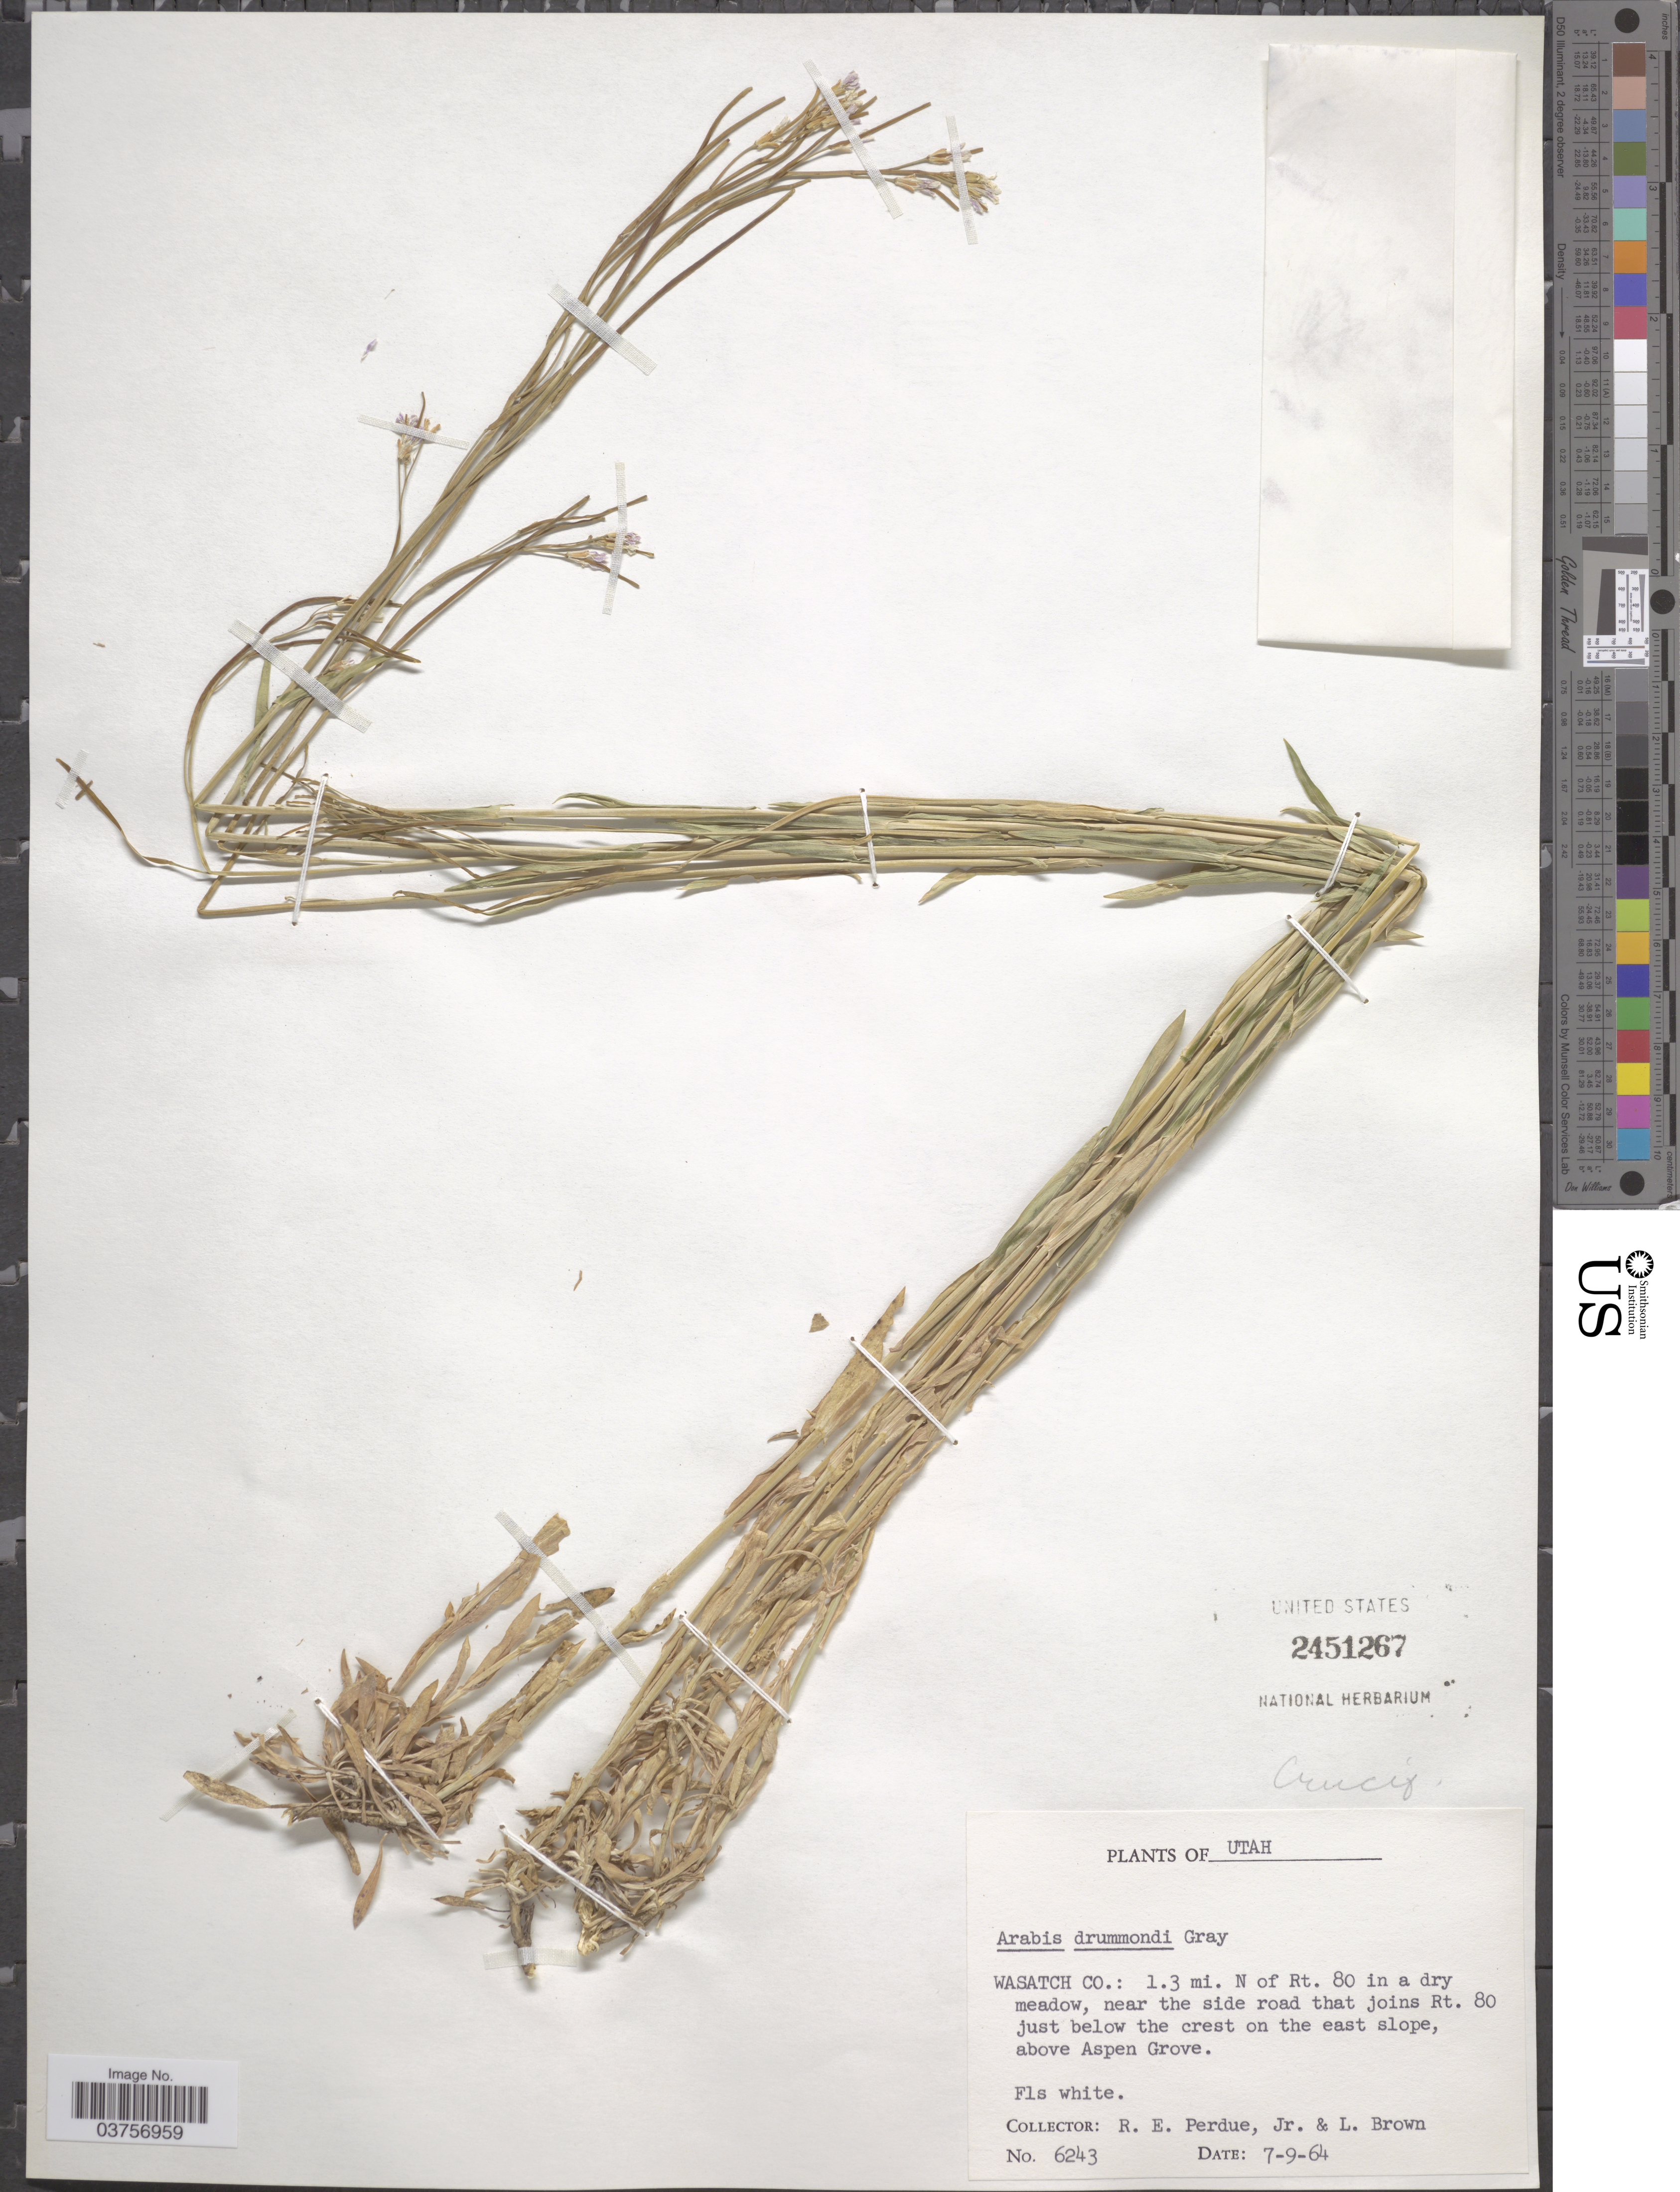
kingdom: Plantae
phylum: Tracheophyta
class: Magnoliopsida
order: Brassicales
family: Brassicaceae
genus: Arabis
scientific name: Arabis drummondii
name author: A. Gray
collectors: R. E. Perdue & L. Brown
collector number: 6243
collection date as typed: Transcribed d/m/y: 9/7/64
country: United States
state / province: Utah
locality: Wasatch Co.: 1.3 mi. N of Rt. 80 in a dry meadow, near the side road that joins Rt. 80 just below the crest on the east slope above Aspen Grove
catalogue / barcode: US 2451267